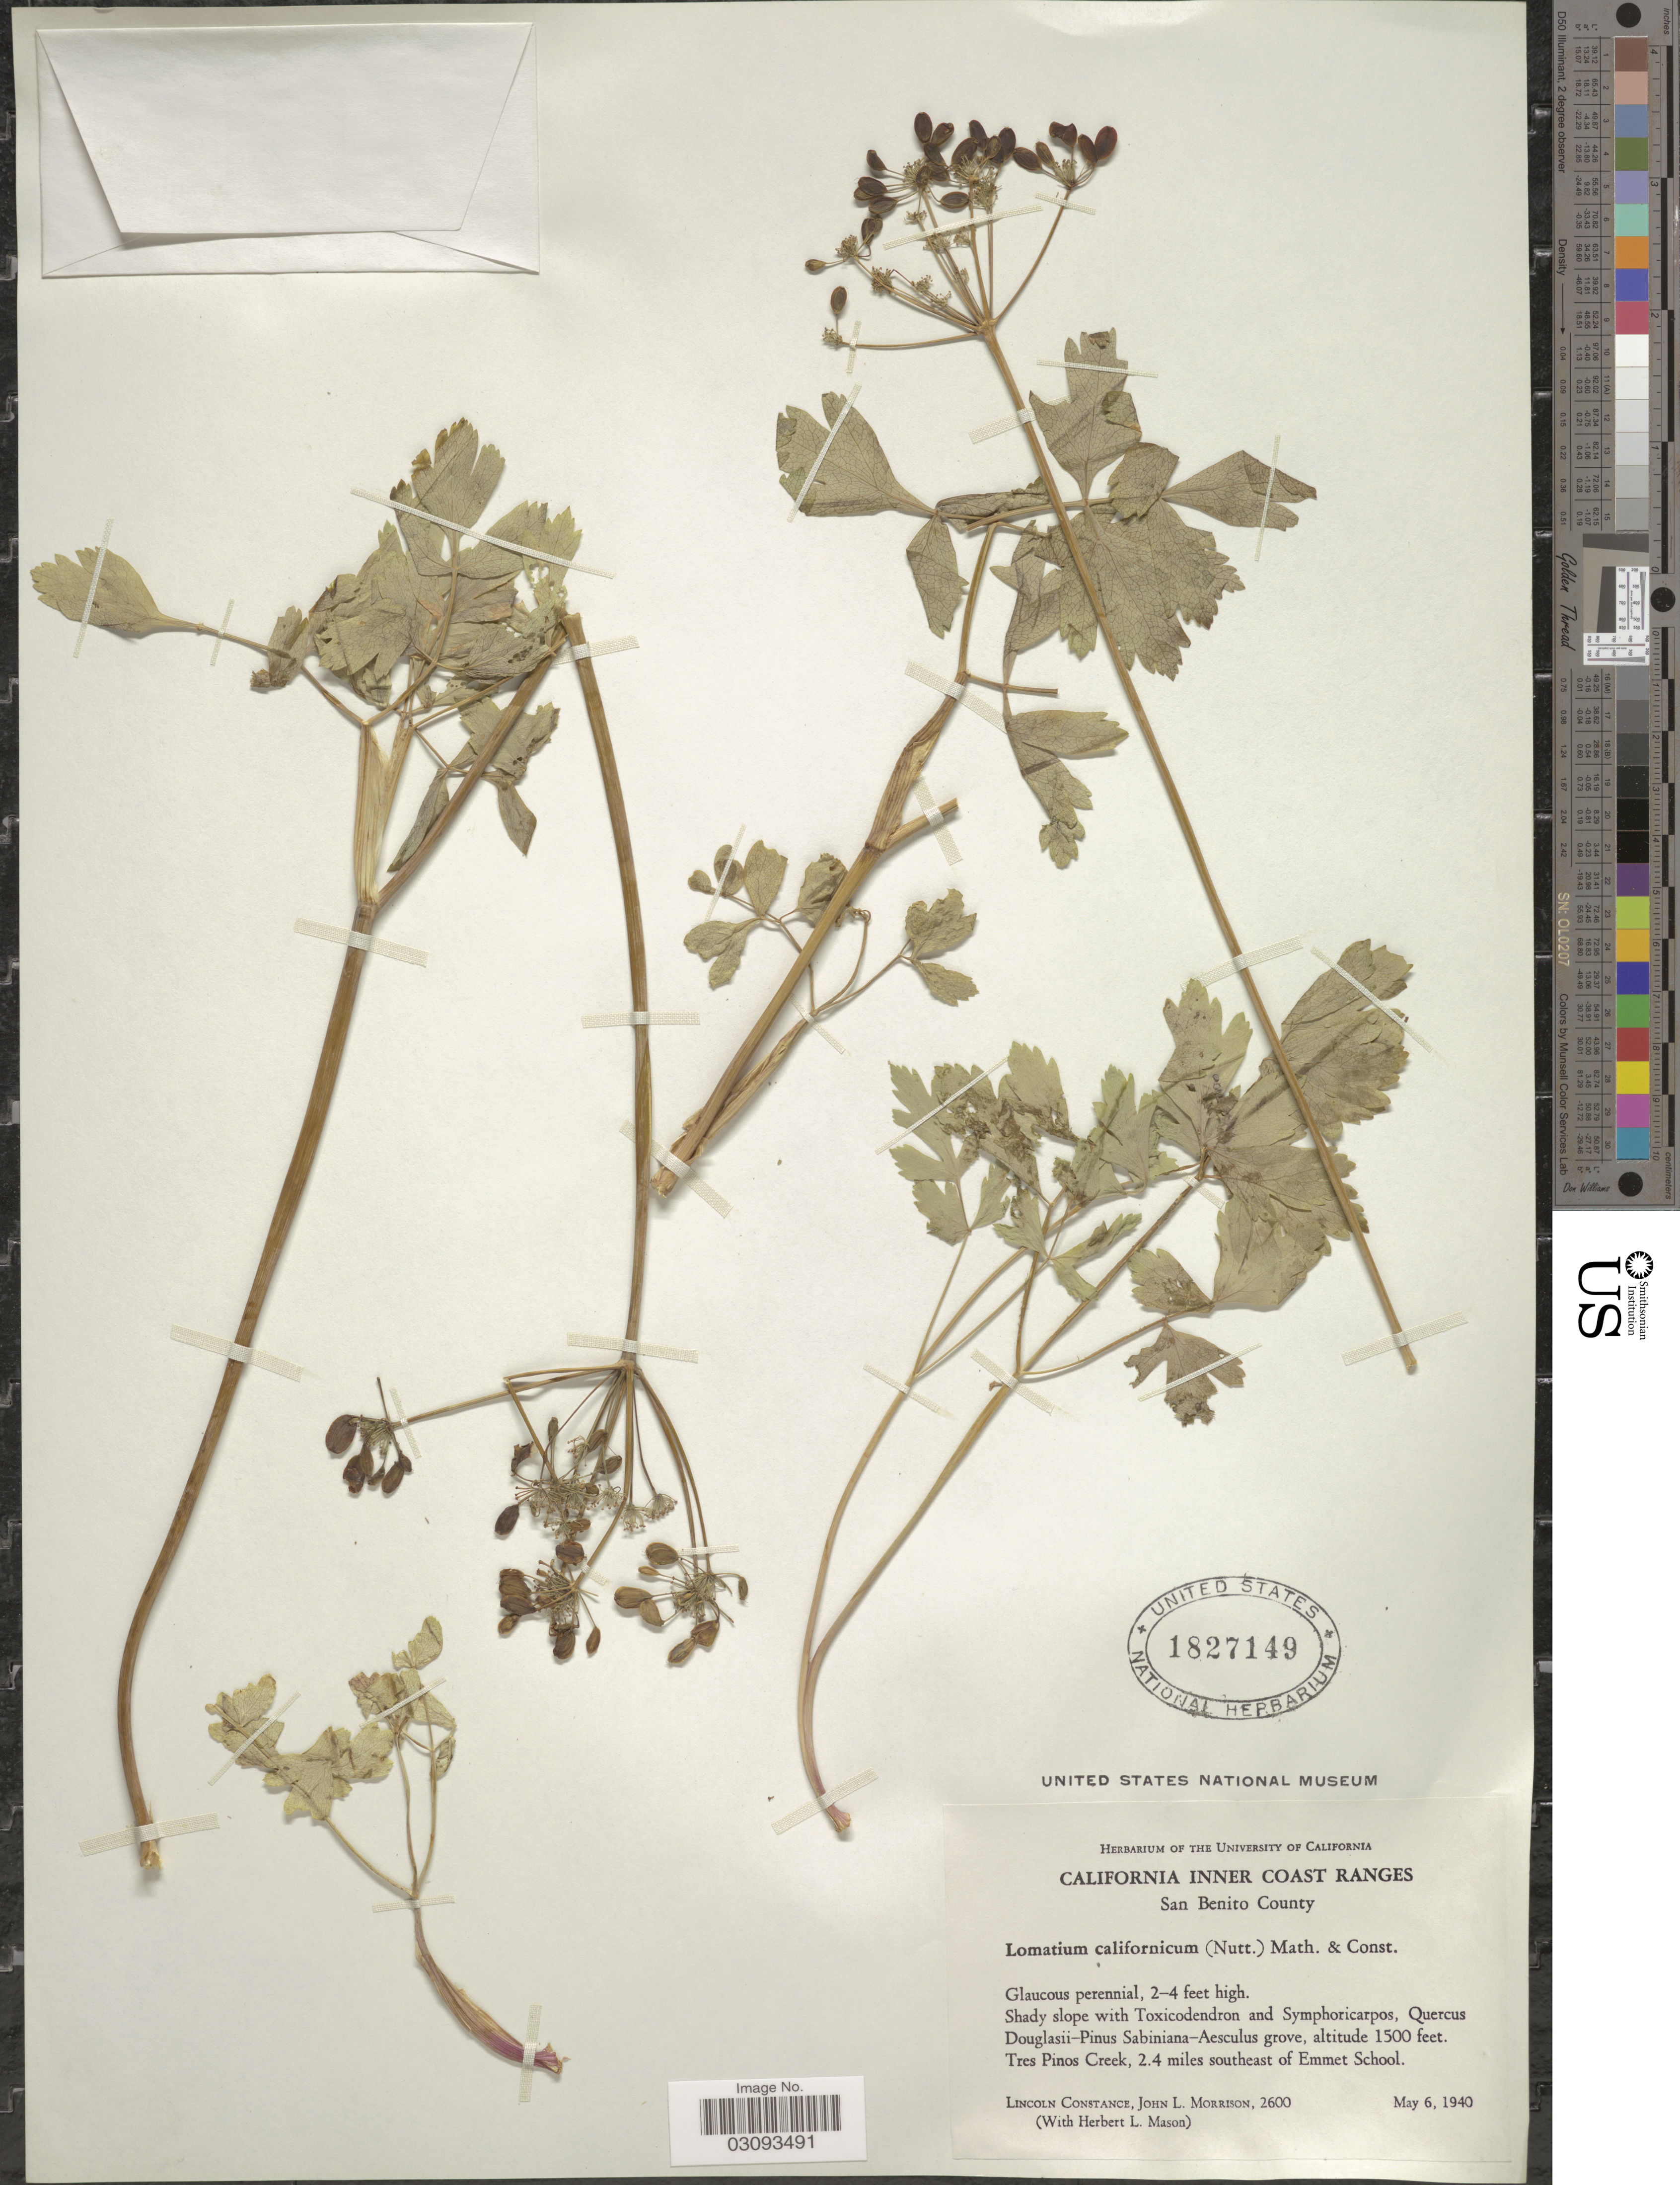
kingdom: Plantae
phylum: Tracheophyta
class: Magnoliopsida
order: Apiales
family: Apiaceae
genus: Lomatium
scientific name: Lomatium californicum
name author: (Nutt.) Mathias & Constance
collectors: L. Constance, J. Morrison & H. L. Mason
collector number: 2600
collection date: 1940-05-06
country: United States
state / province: California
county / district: San Benito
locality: Inner Coast Ranges. San Benito County. Tres Pinos Creek, 2.4 miles southeast of Emmet School.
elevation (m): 457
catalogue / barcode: US 1827149